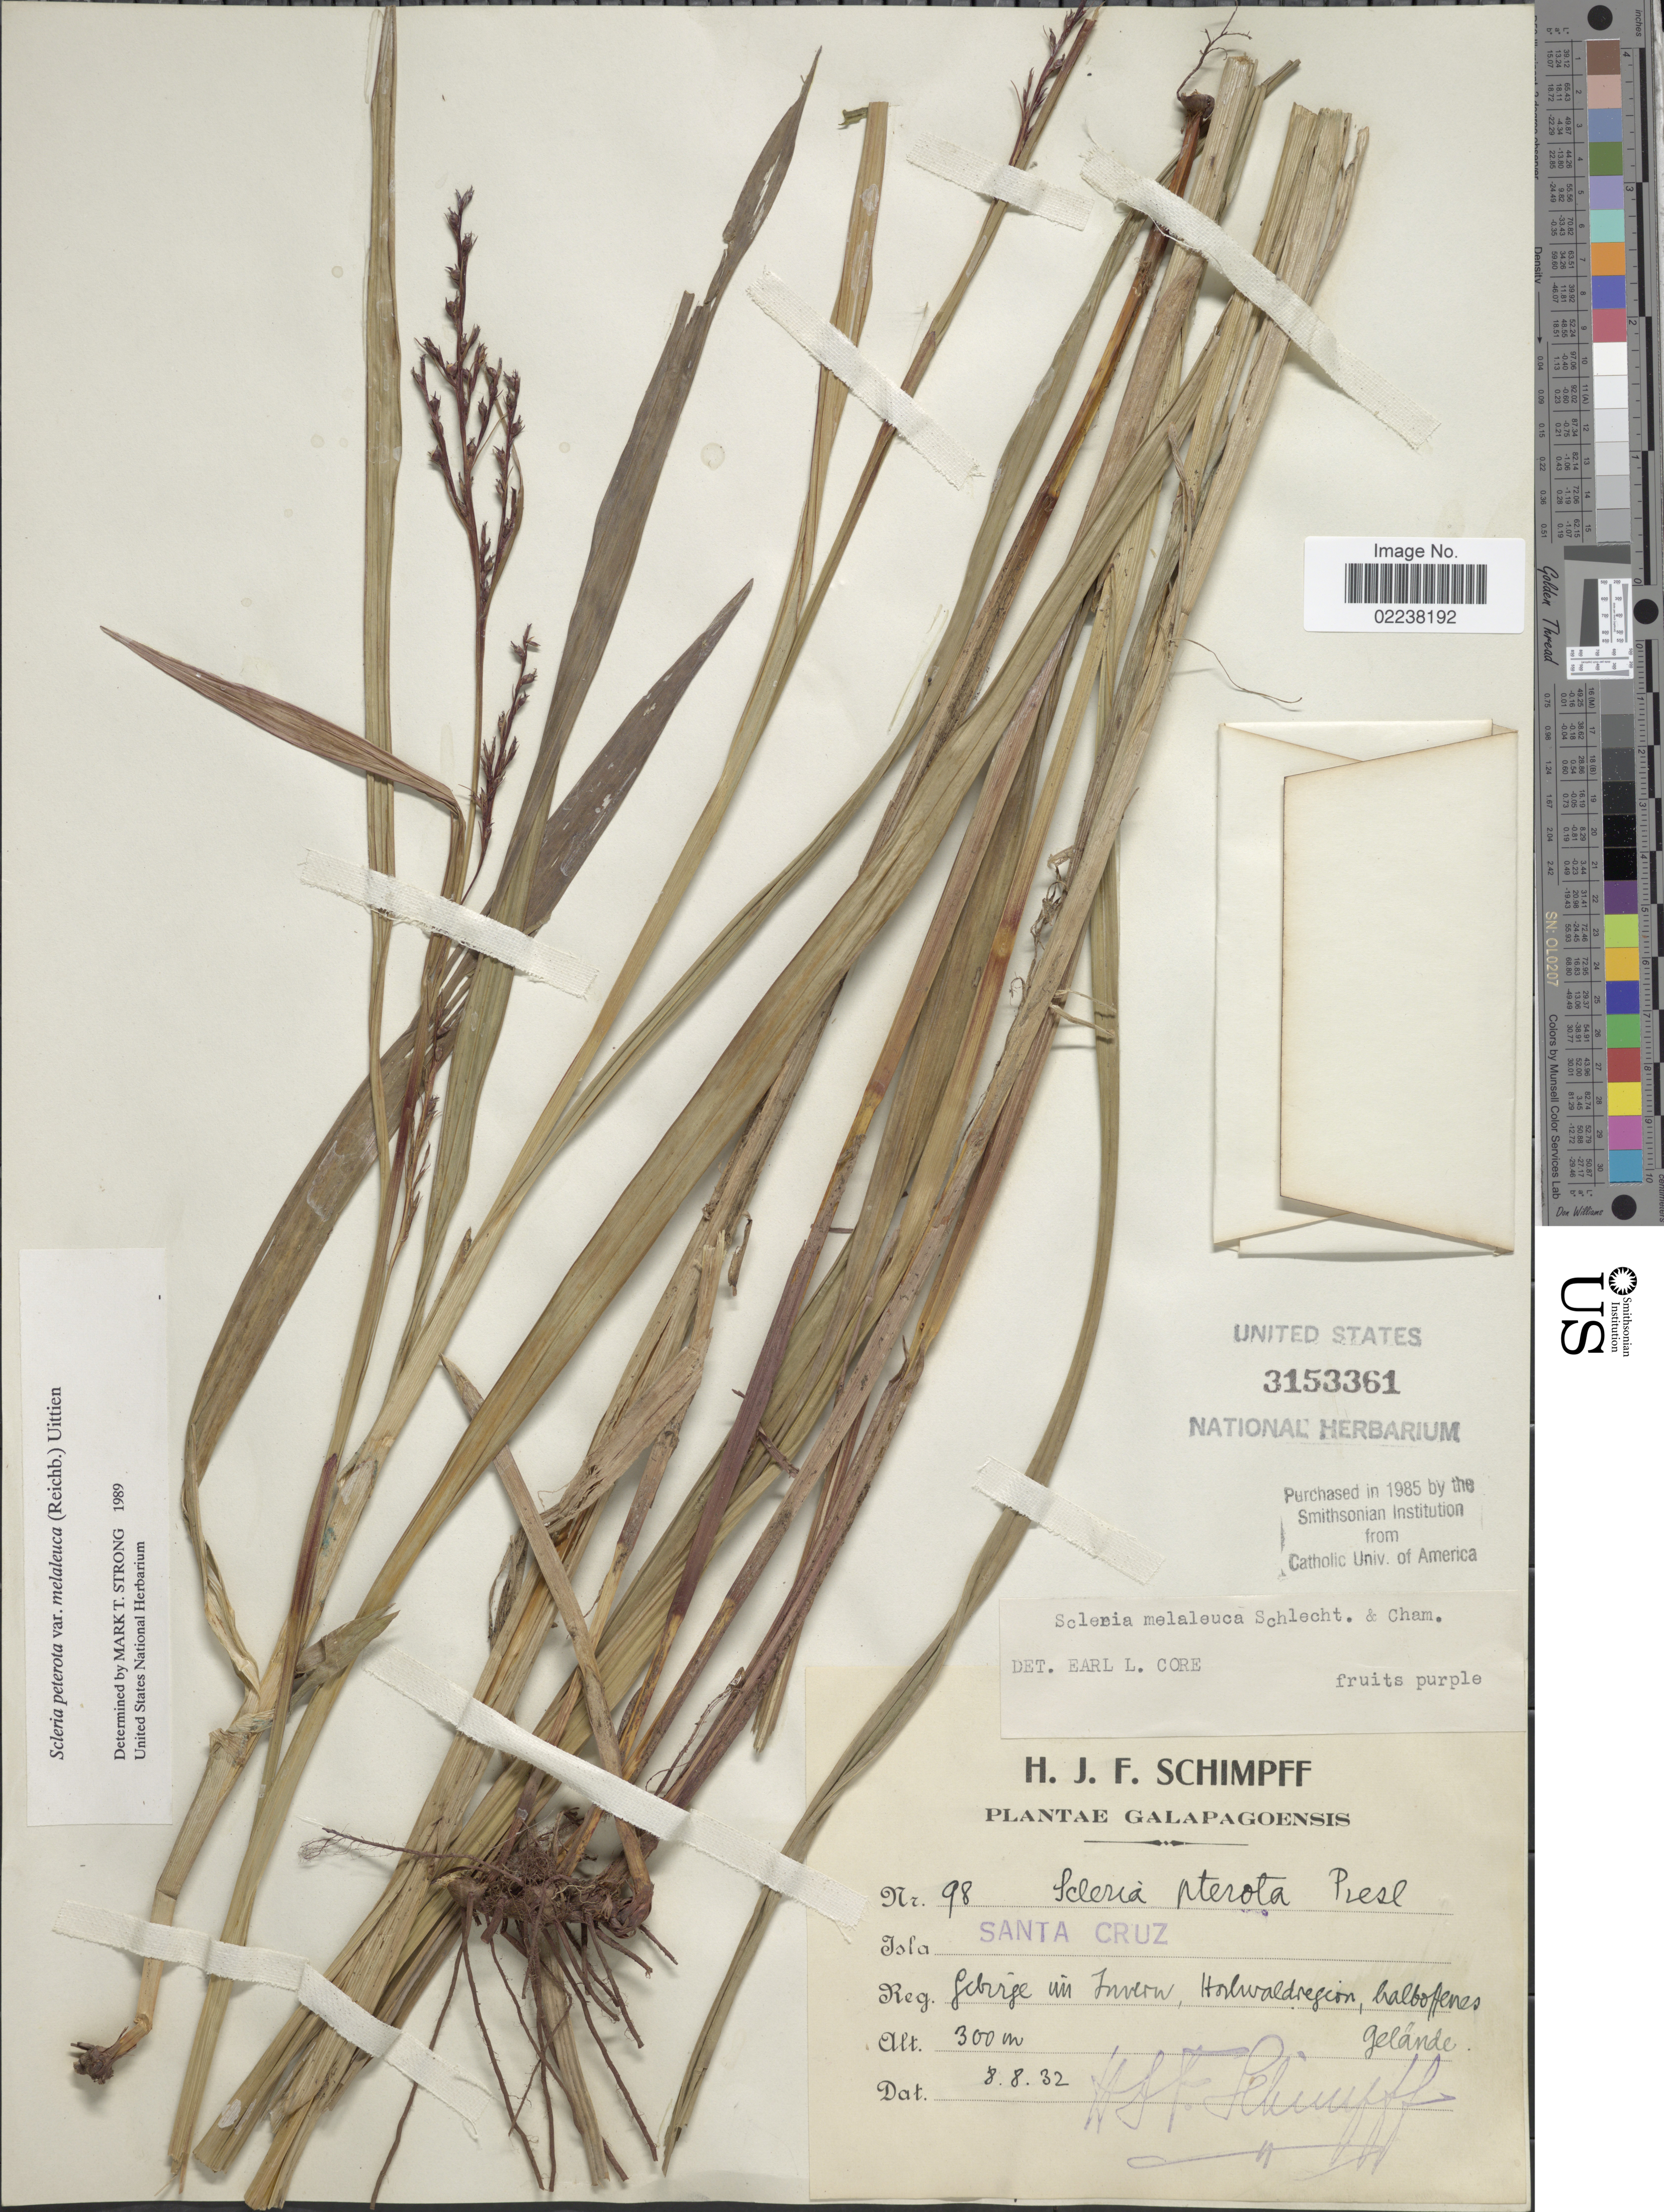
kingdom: Plantae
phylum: Tracheophyta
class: Liliopsida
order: Poales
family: Cyperaceae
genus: Scleria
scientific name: Scleria gaertneri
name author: Raddi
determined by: Strong, Mark T., (BOT), Smithsonian Institution - National Museum of Natural History (UNITED STATES)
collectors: H. Schimpff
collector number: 98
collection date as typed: Transcribed d/m/y: 8/8/32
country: Ecuador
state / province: Colón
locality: Galapagoensis, Santa Cruz island. Geborge in Inverw, Holwald region, halboffenes gelande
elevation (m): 300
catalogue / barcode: US 3153361